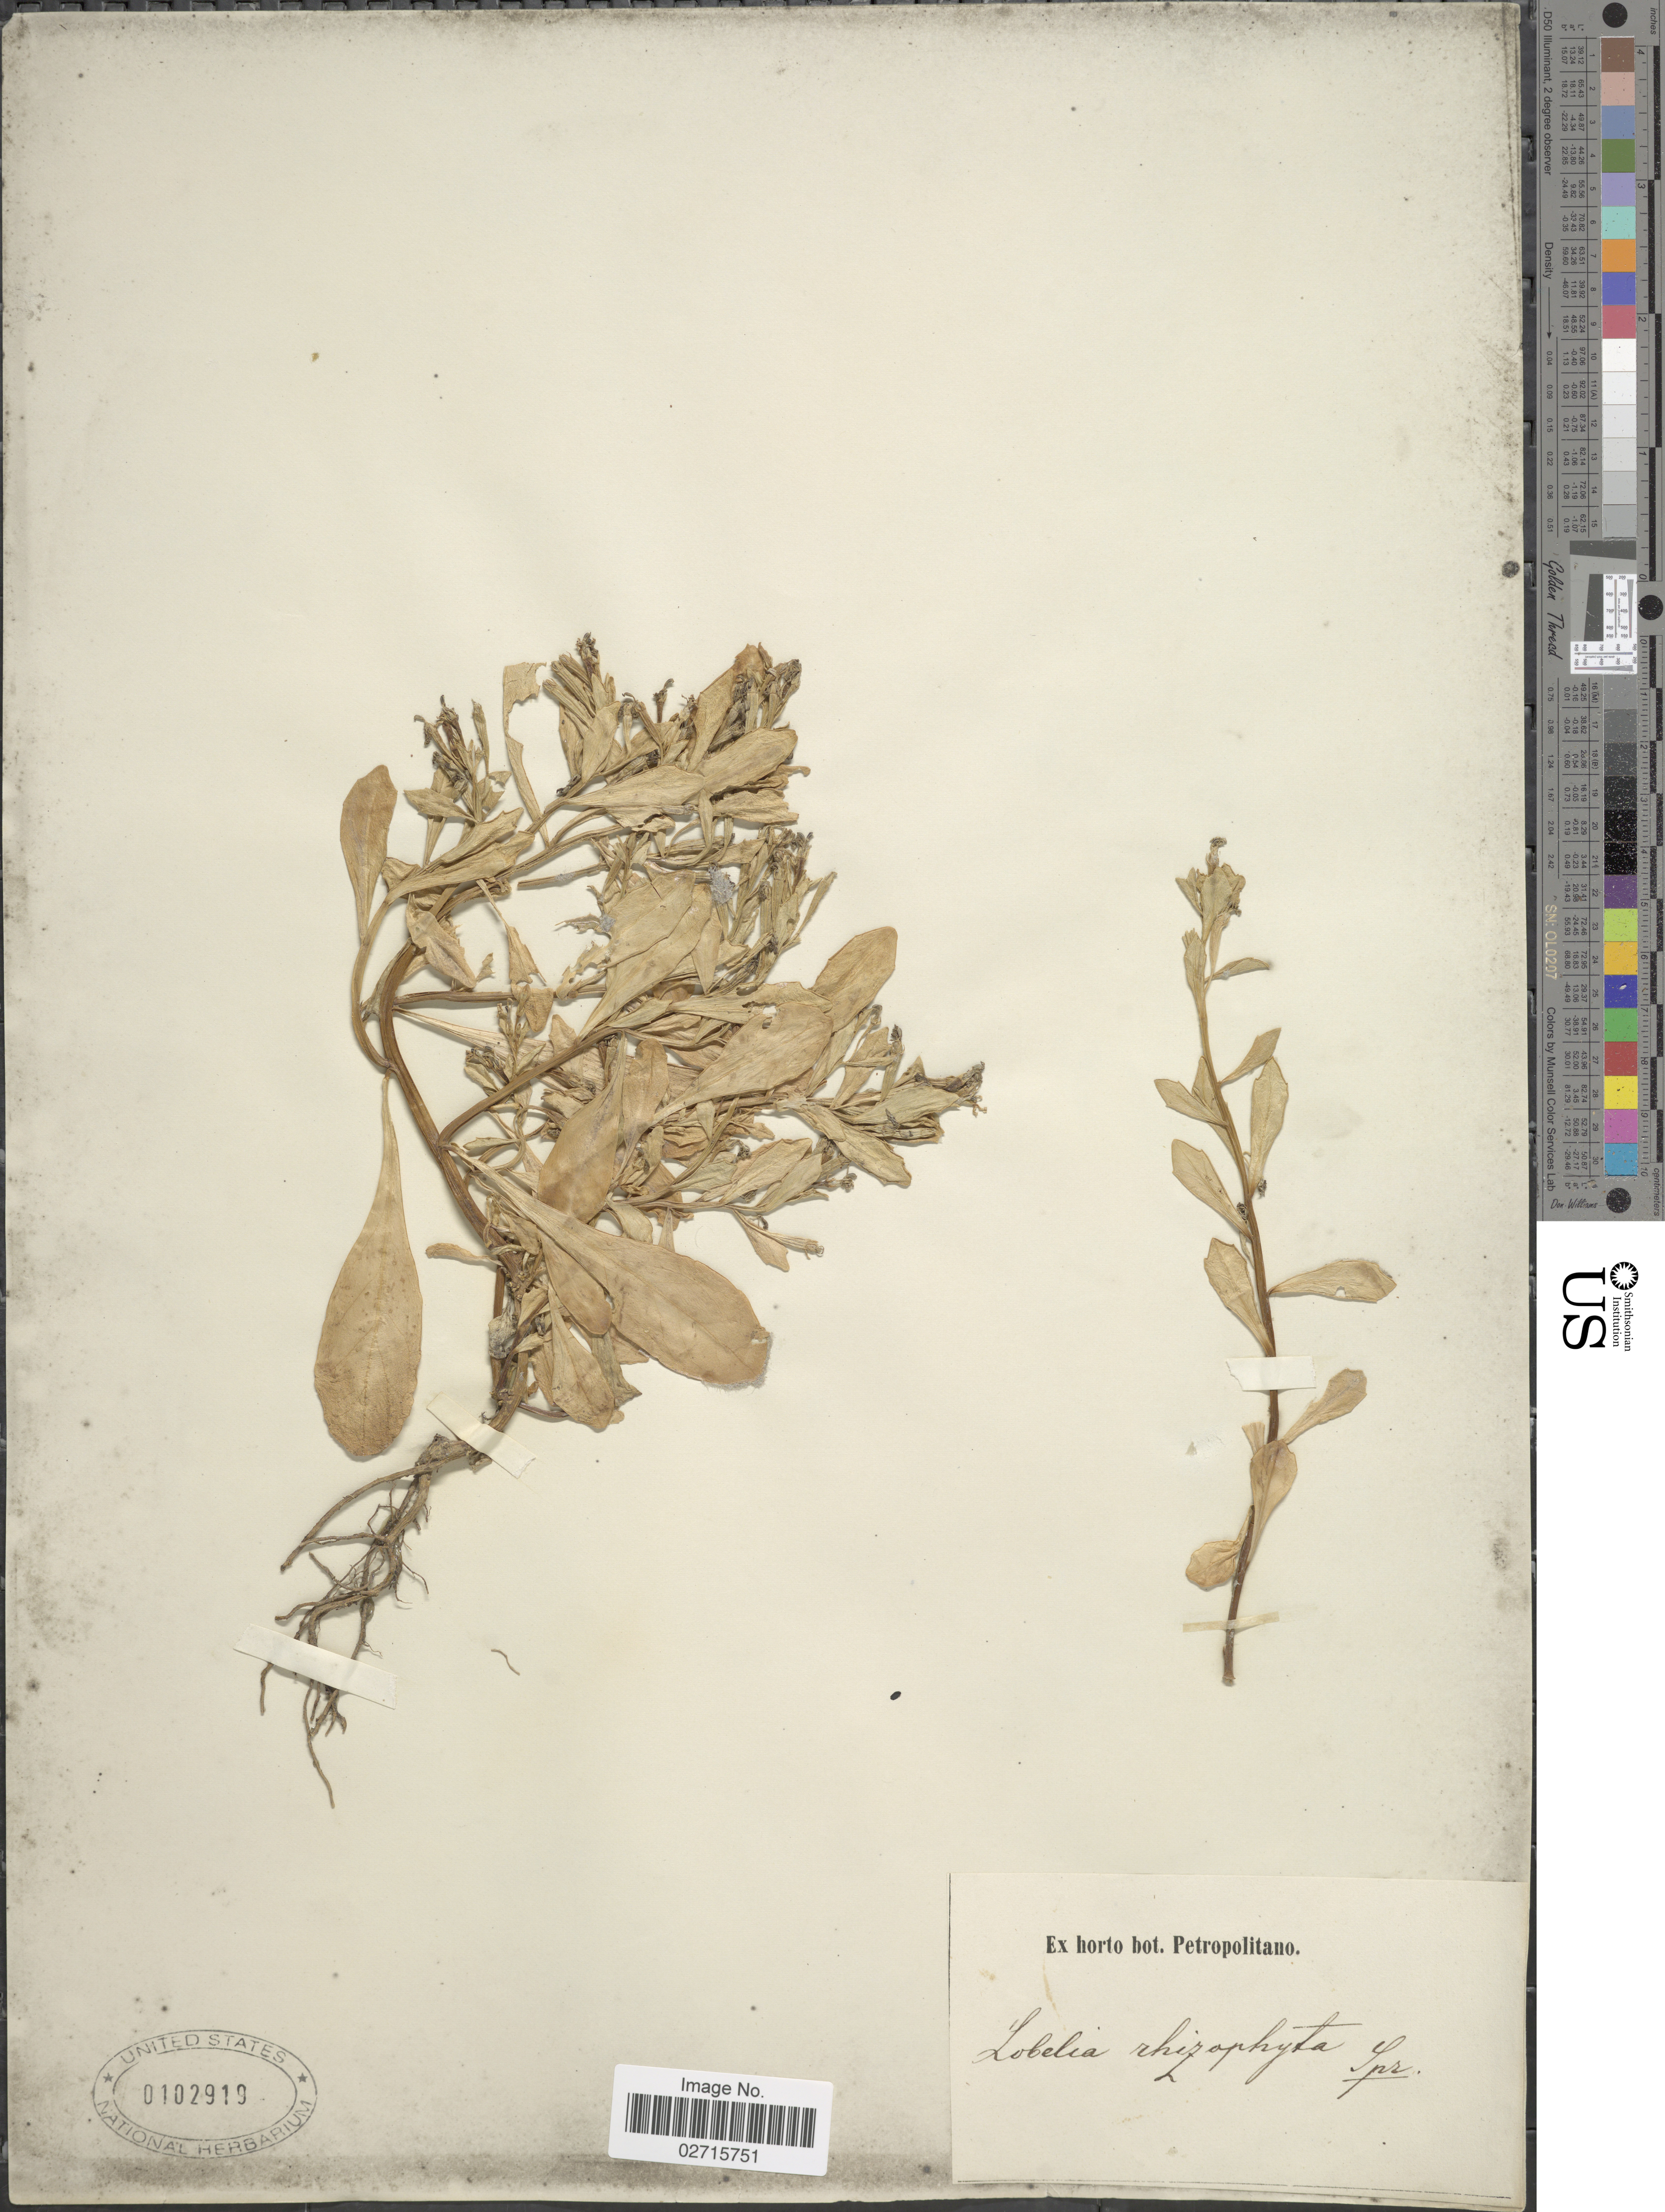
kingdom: Plantae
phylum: Tracheophyta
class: Magnoliopsida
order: Asterales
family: Campanulaceae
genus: Lobelia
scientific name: Lobelia anceps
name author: L. f.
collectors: ex Horto Bot. Petropolitano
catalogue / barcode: US 102919